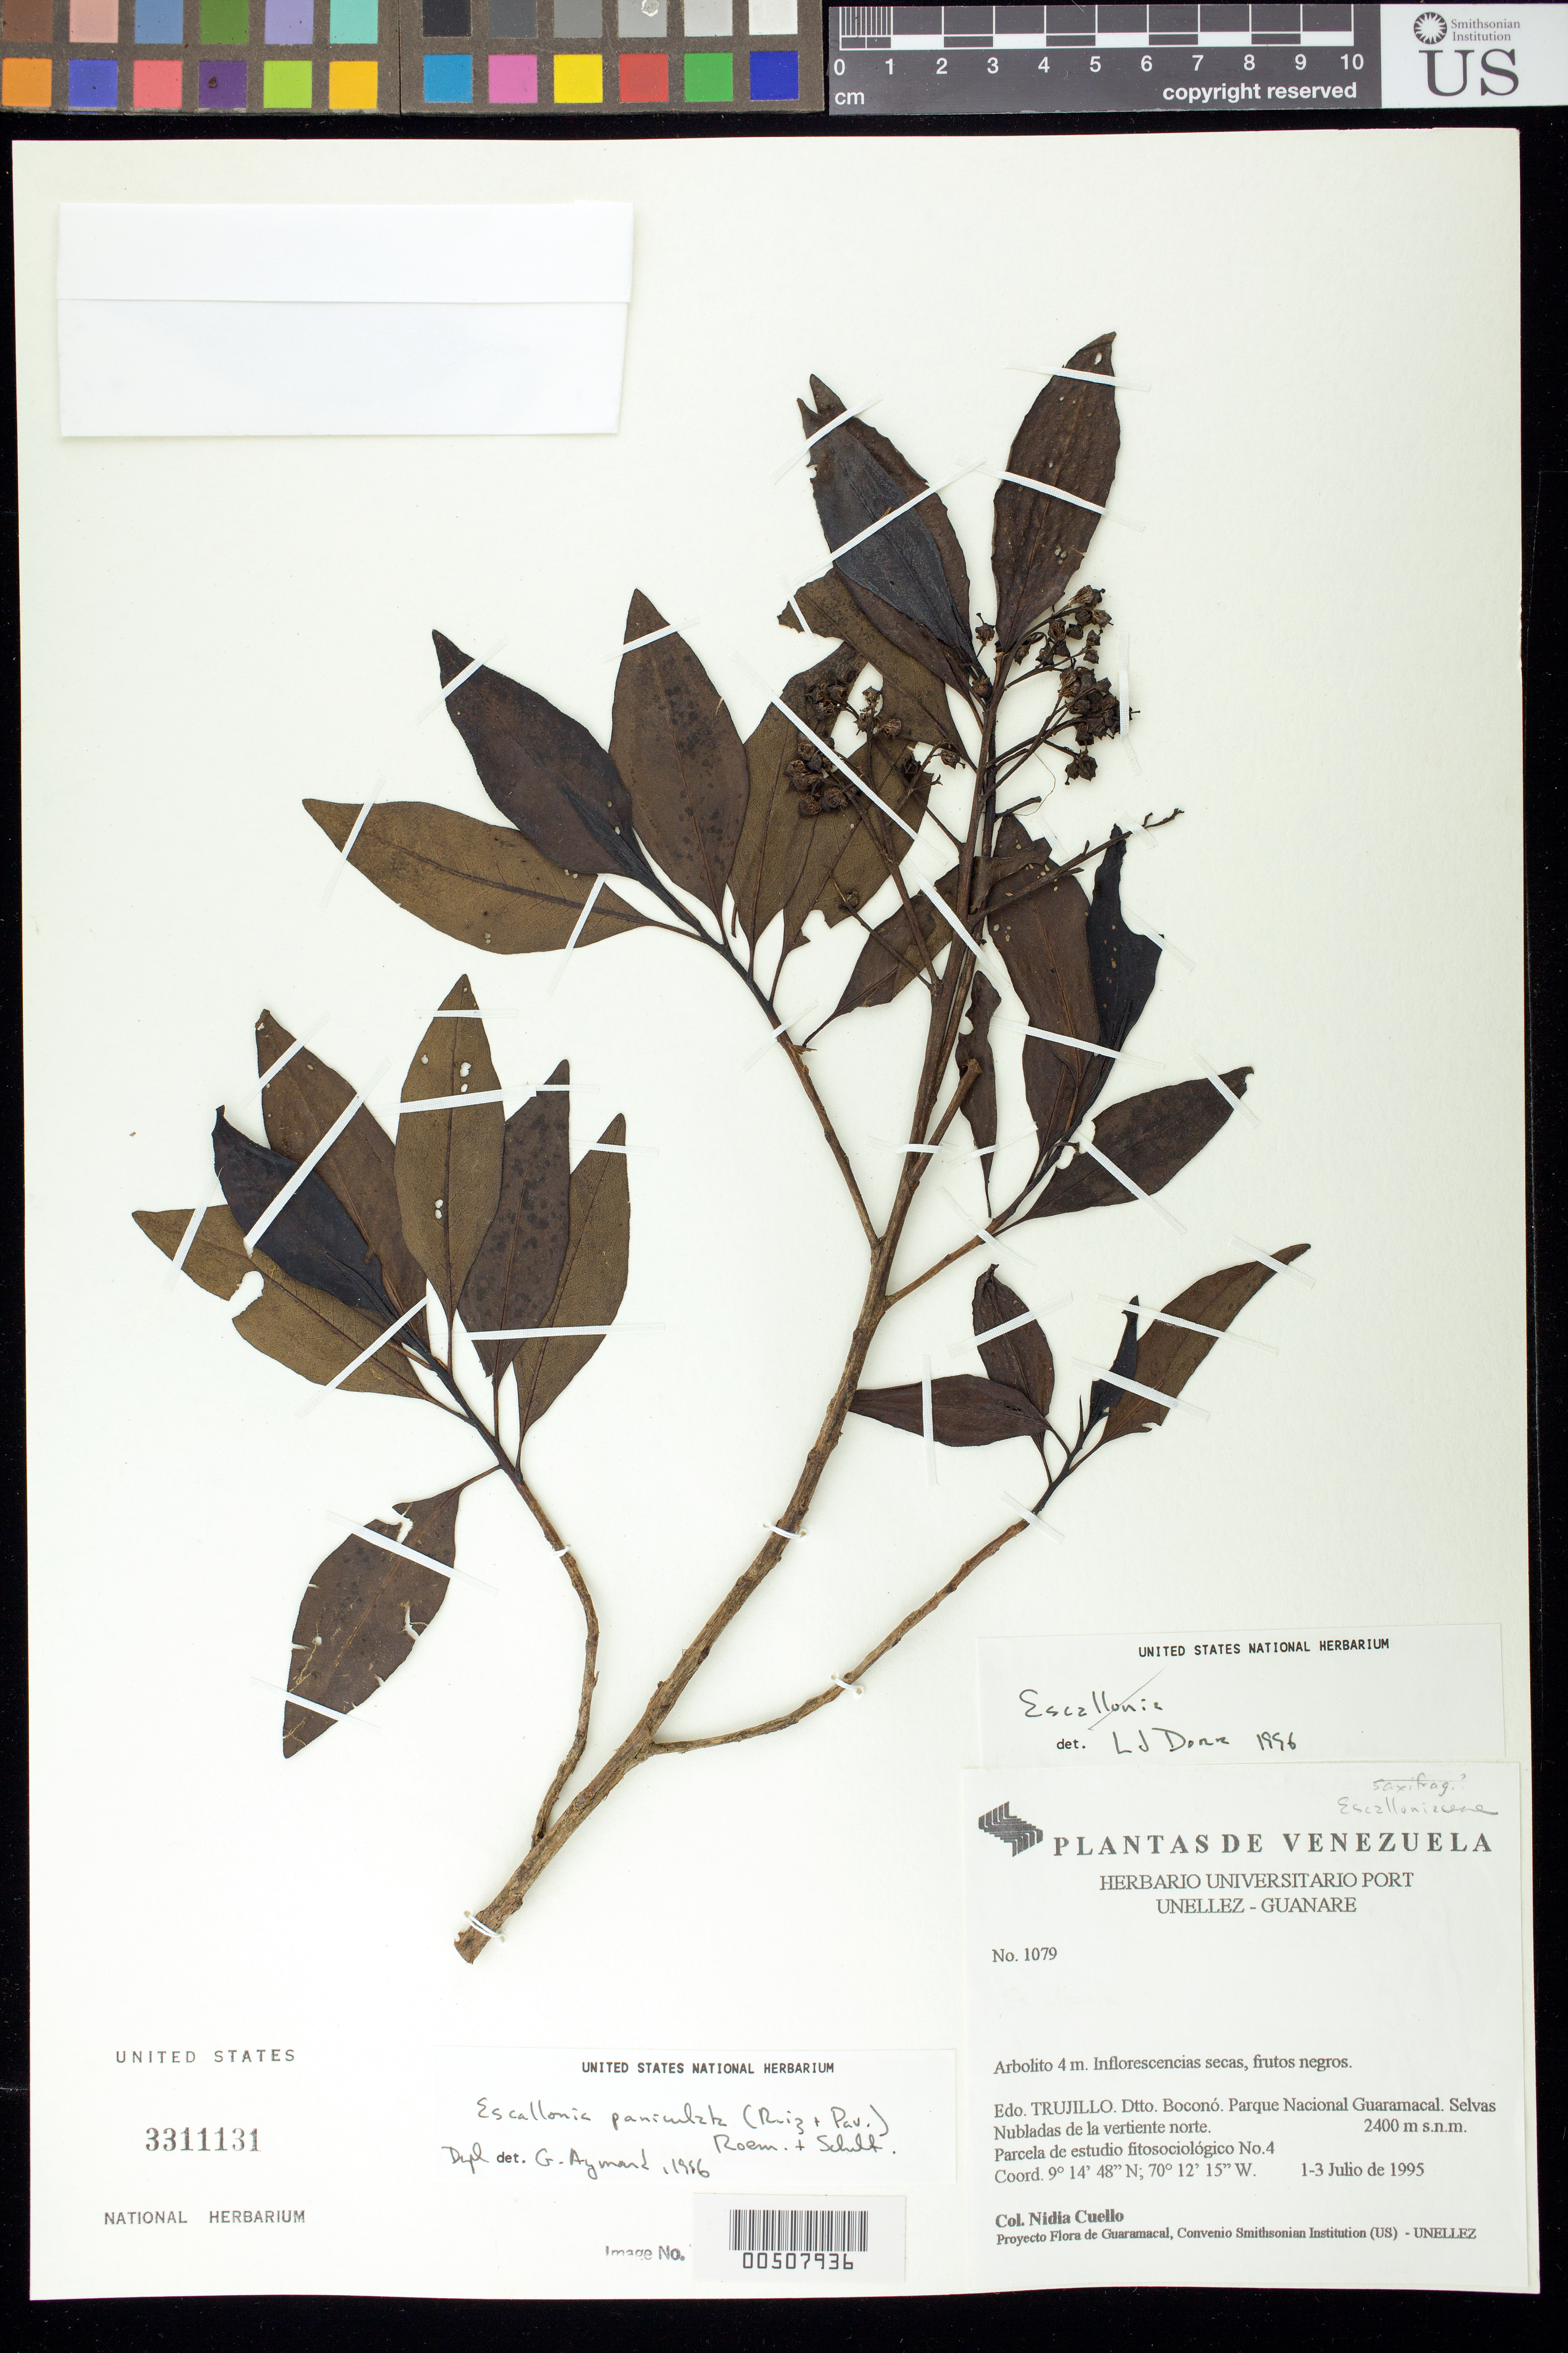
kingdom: Plantae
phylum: Tracheophyta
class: Magnoliopsida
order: Escalloniales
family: Escalloniaceae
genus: Escallonia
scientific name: Escallonia paniculata var. paniculata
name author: (Ruiz & Pav.) Roem. & Schult.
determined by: Aymard C., G. A., (PORT), Univ. Nac. Exp. de los Llanos Ezequiel Zamora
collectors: N. L. Cuello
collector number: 1079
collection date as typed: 01 Jul 1995 to 03 Jul 1995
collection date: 1995-07-01/1995-07-03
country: Venezuela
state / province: Trujillo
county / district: Boconó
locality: Parque Nacional Guaramacal. Vertiente N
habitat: Selvas Nubladas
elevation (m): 2400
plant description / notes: MO, NY, PORT, US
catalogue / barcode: US 3311131